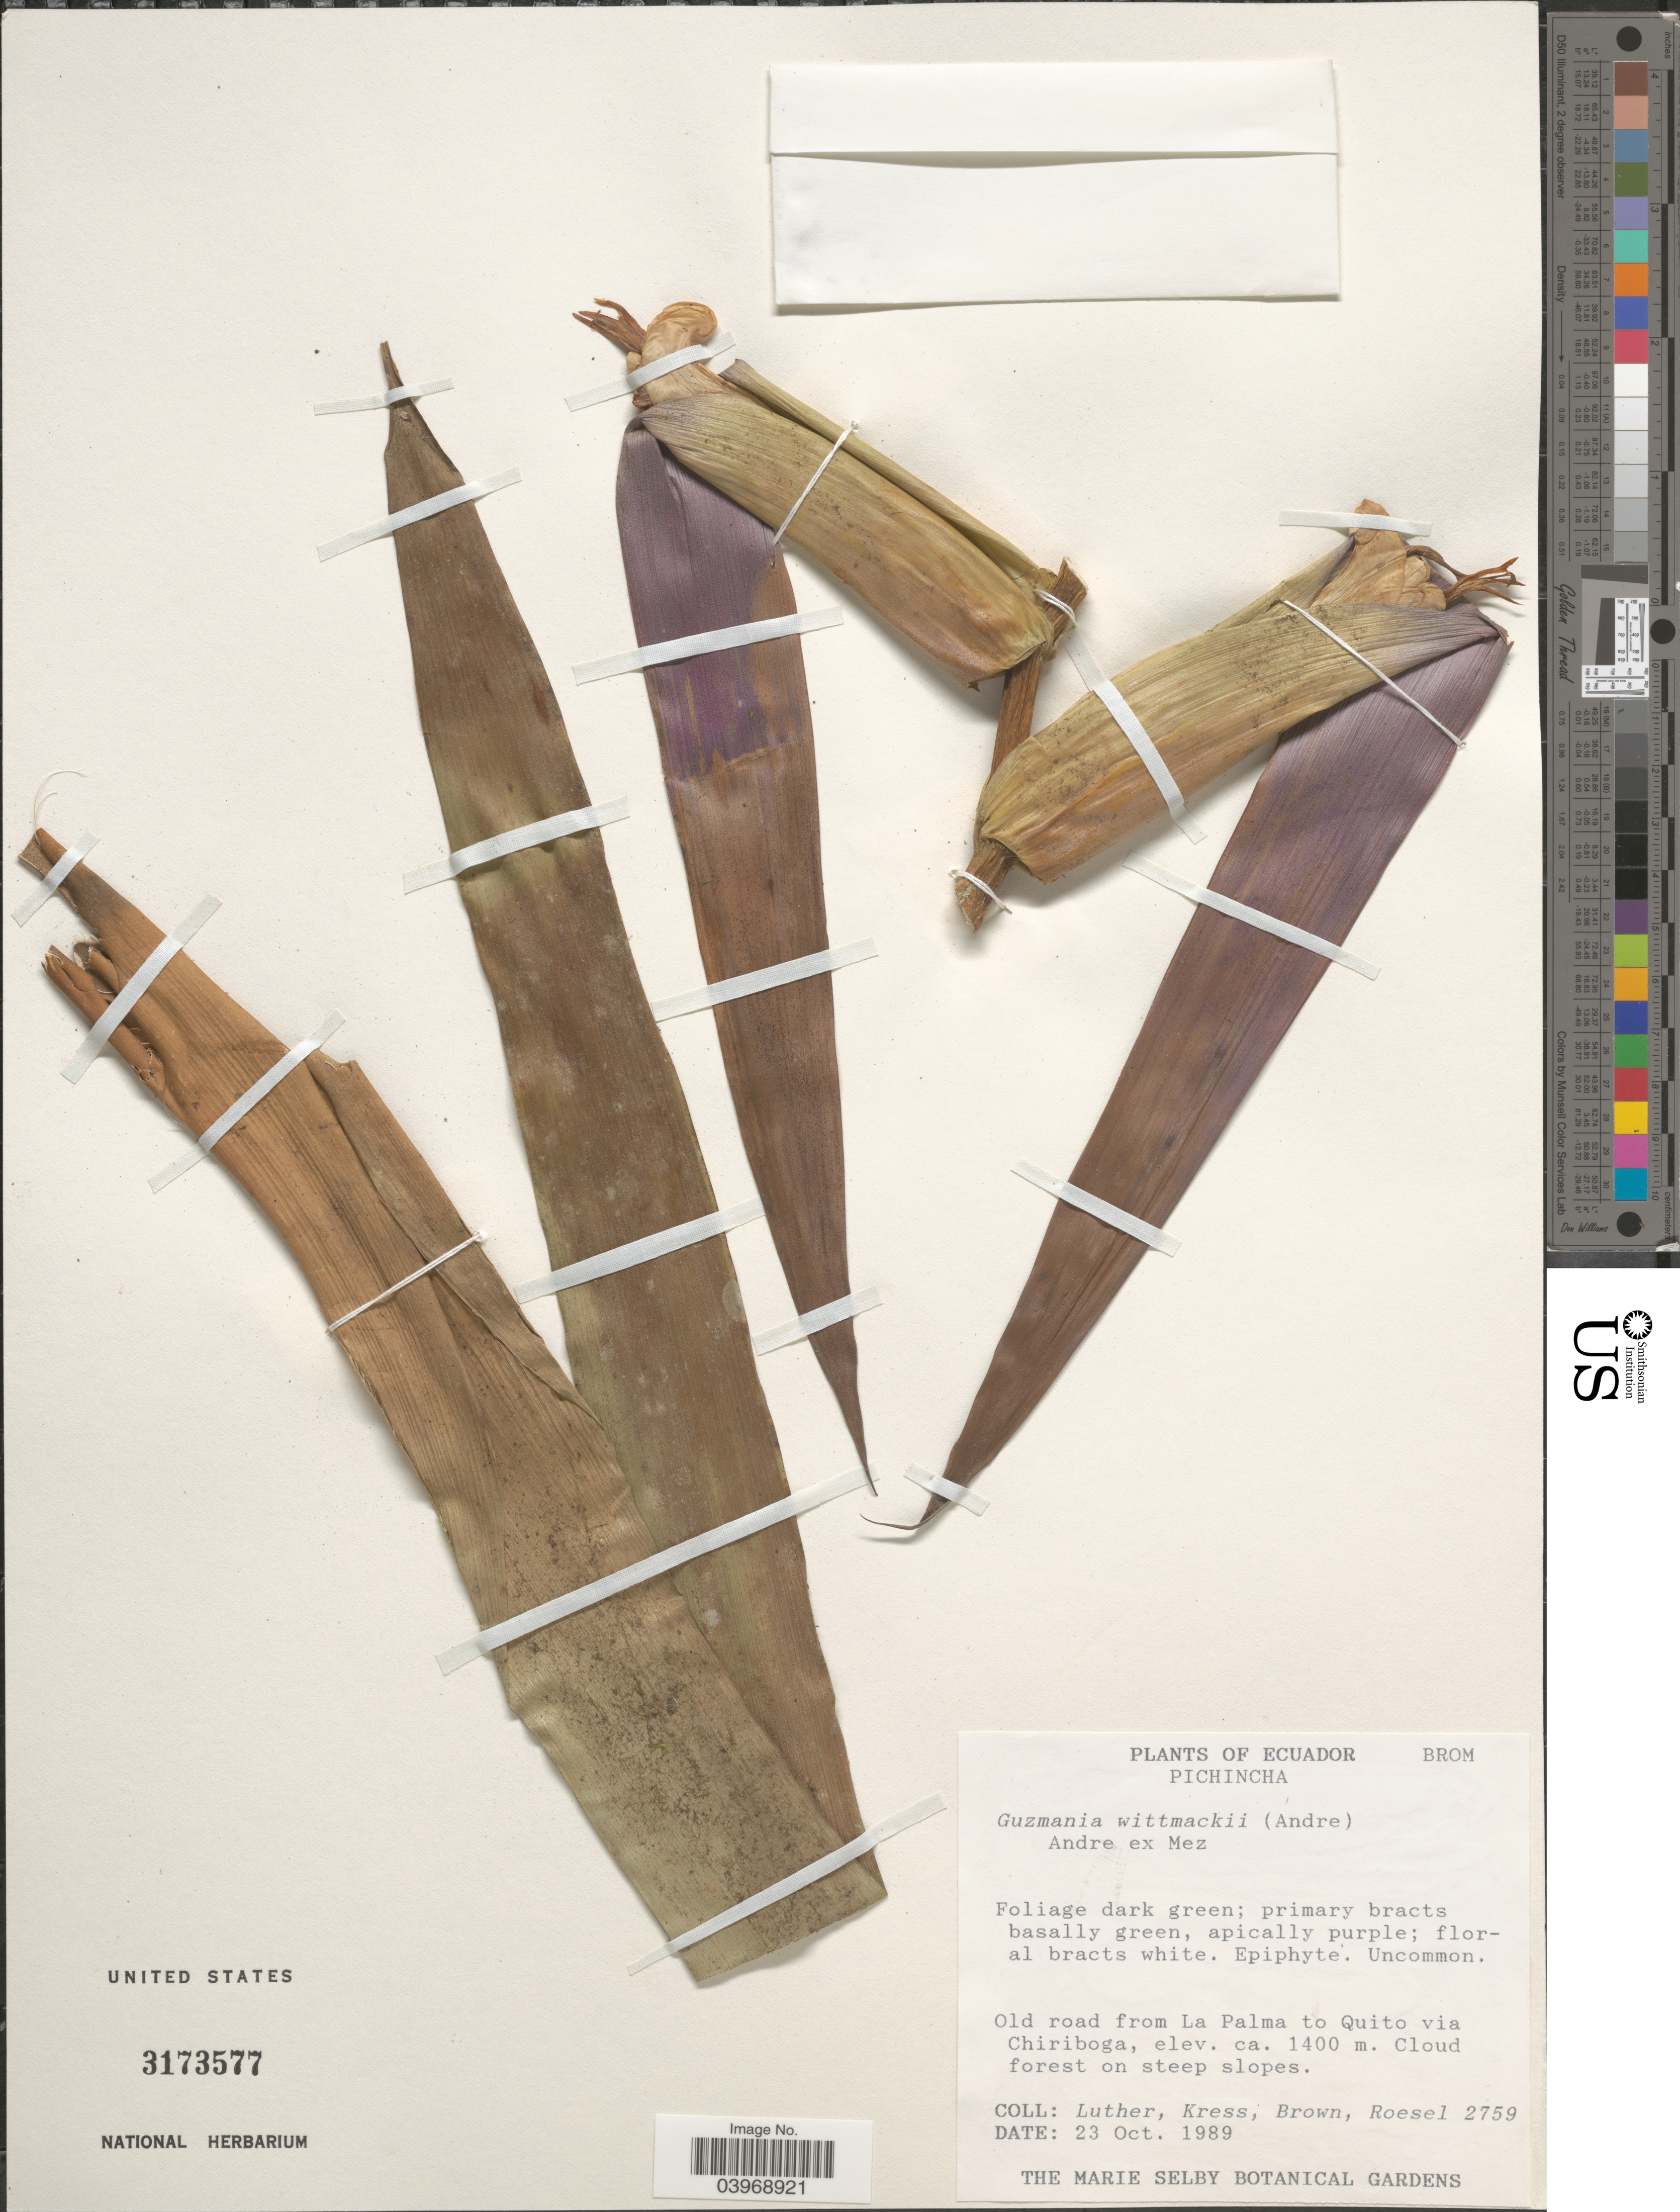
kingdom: Plantae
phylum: Tracheophyta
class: Liliopsida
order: Poales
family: Bromeliaceae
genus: Guzmania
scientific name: Guzmania wittmackii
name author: André ex Mez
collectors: -- Luther, -- Kress, -- Brown & Roesel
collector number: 2759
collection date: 1989-10-23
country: Ecuador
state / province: Pichincha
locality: Old road from La Palma to Quito via Chiriboga.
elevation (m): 1400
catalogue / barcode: US 3173577